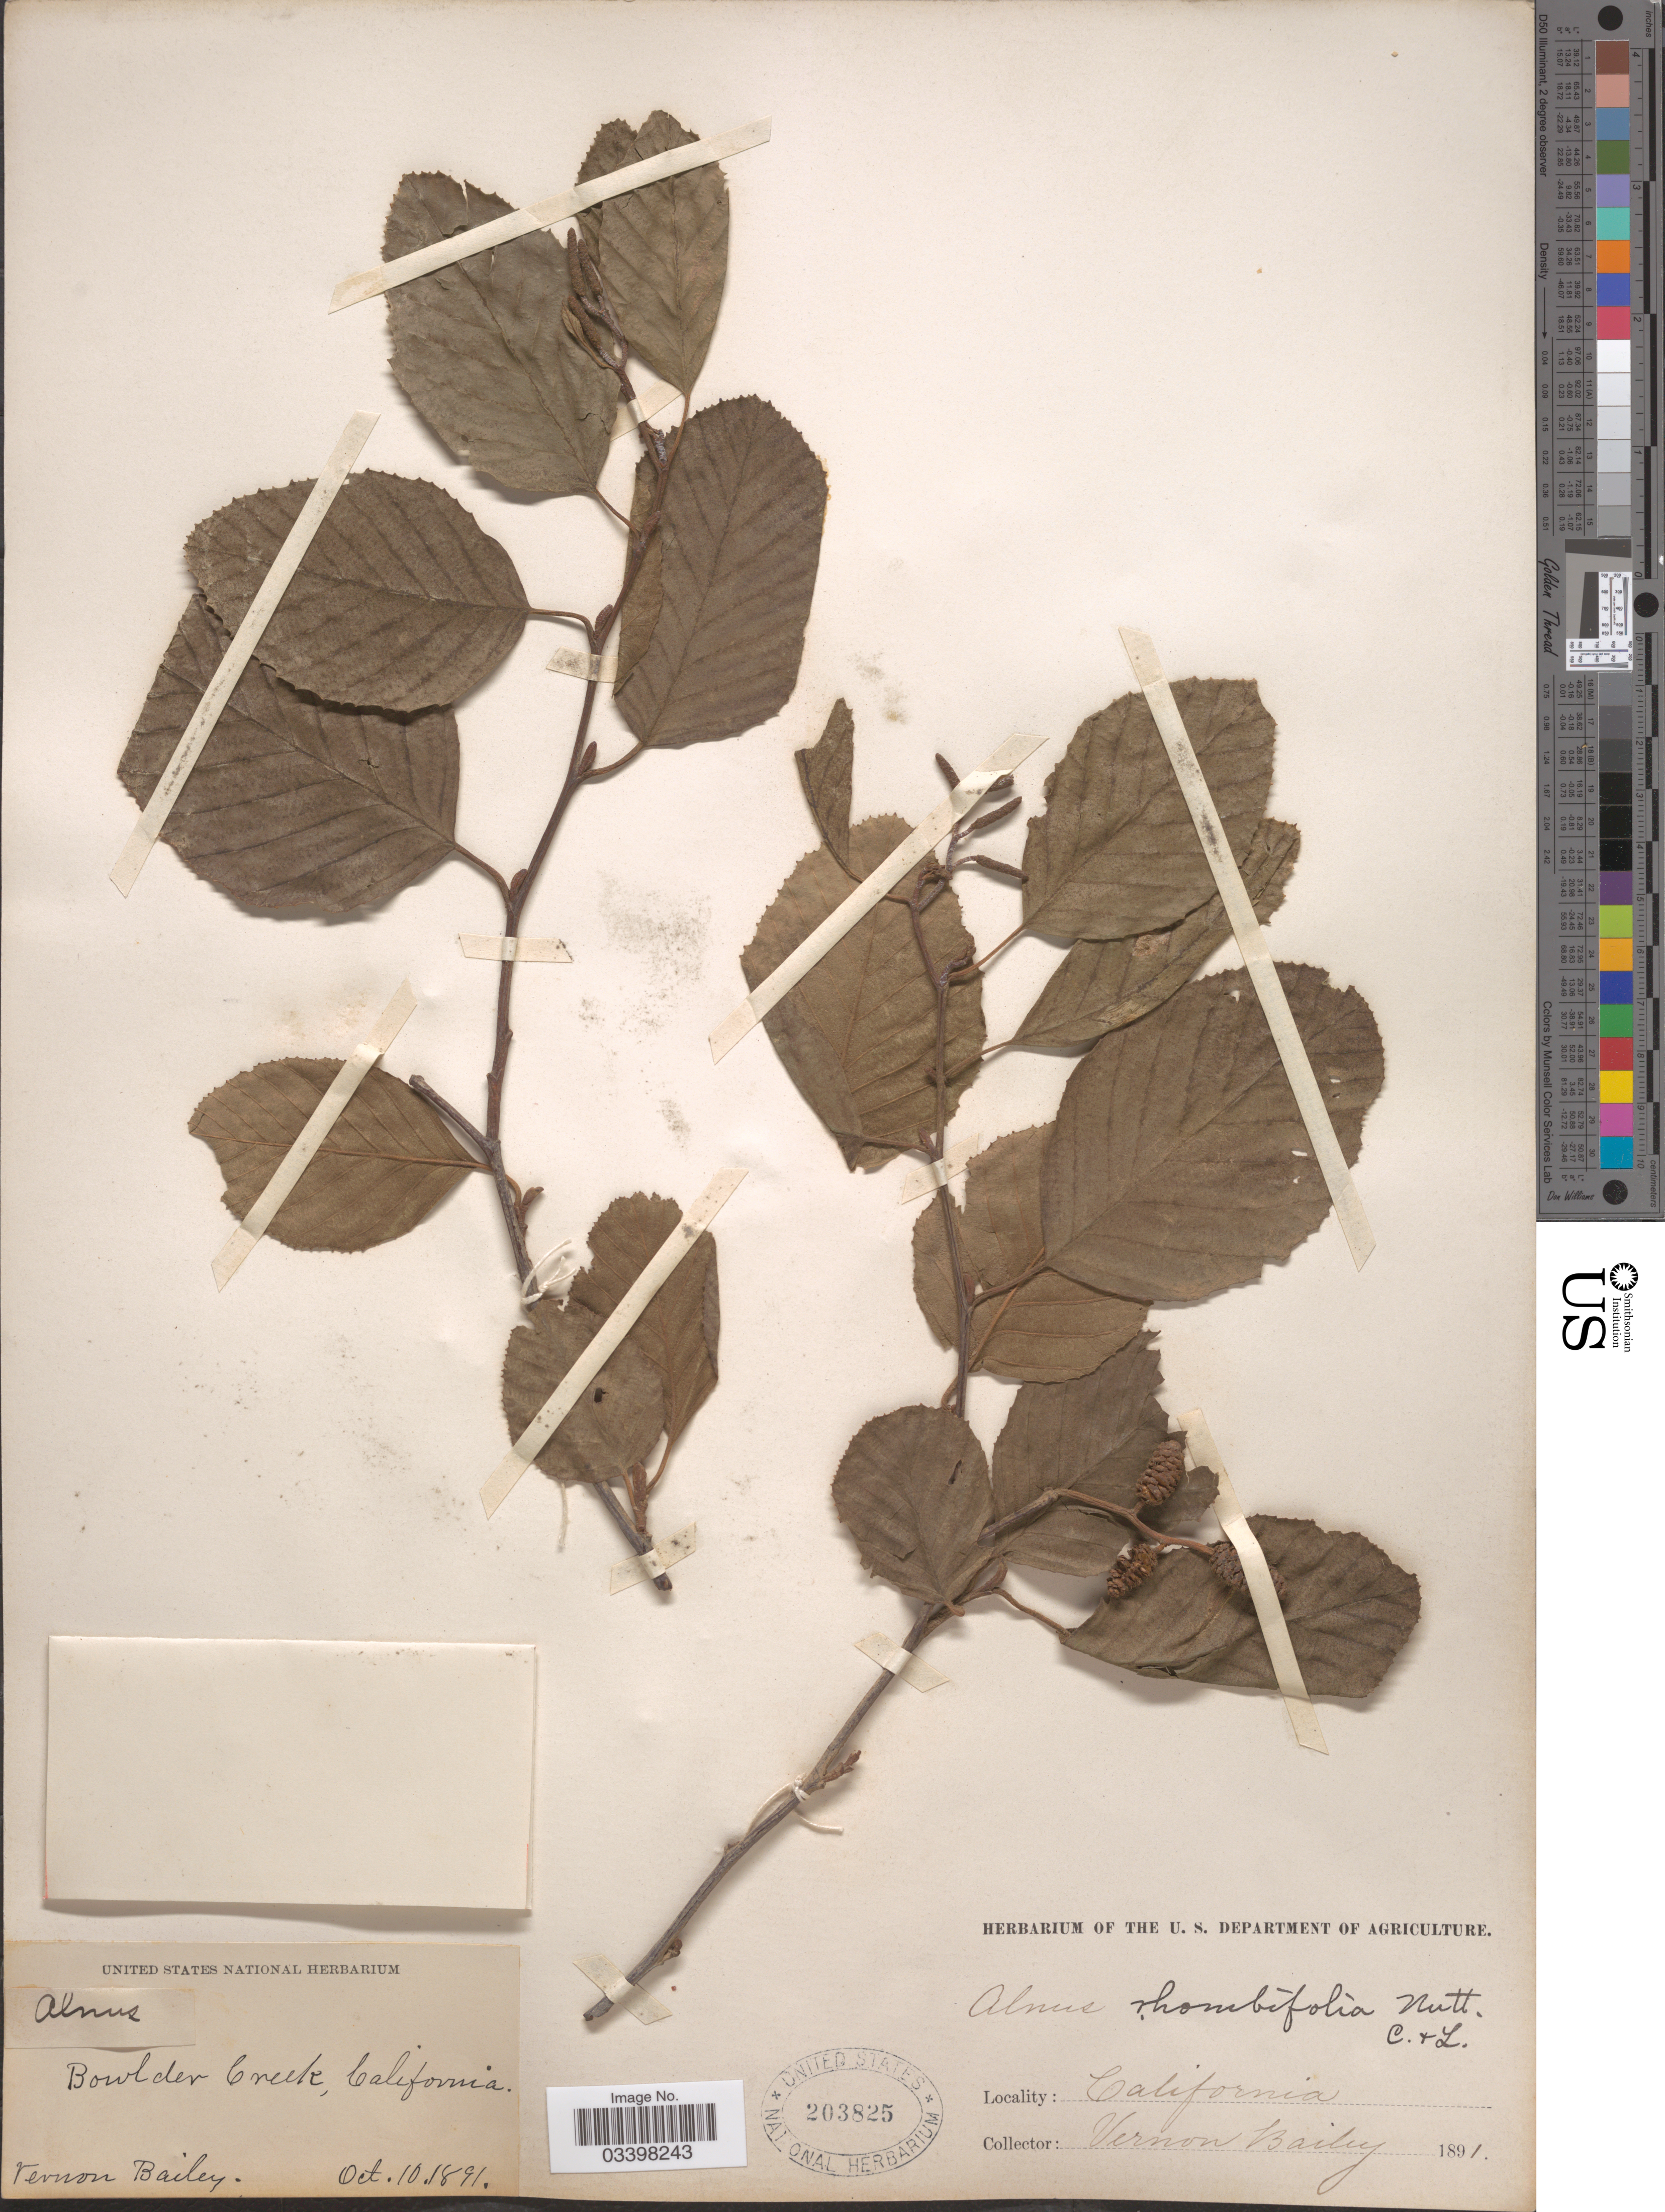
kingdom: Plantae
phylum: Tracheophyta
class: Magnoliopsida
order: Fagales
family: Betulaceae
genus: Alnus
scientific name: Alnus rhombifolia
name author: Nutt.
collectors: V. O. Bailey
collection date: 1891-10-10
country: United States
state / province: California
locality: Boulder Creek.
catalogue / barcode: US 203825